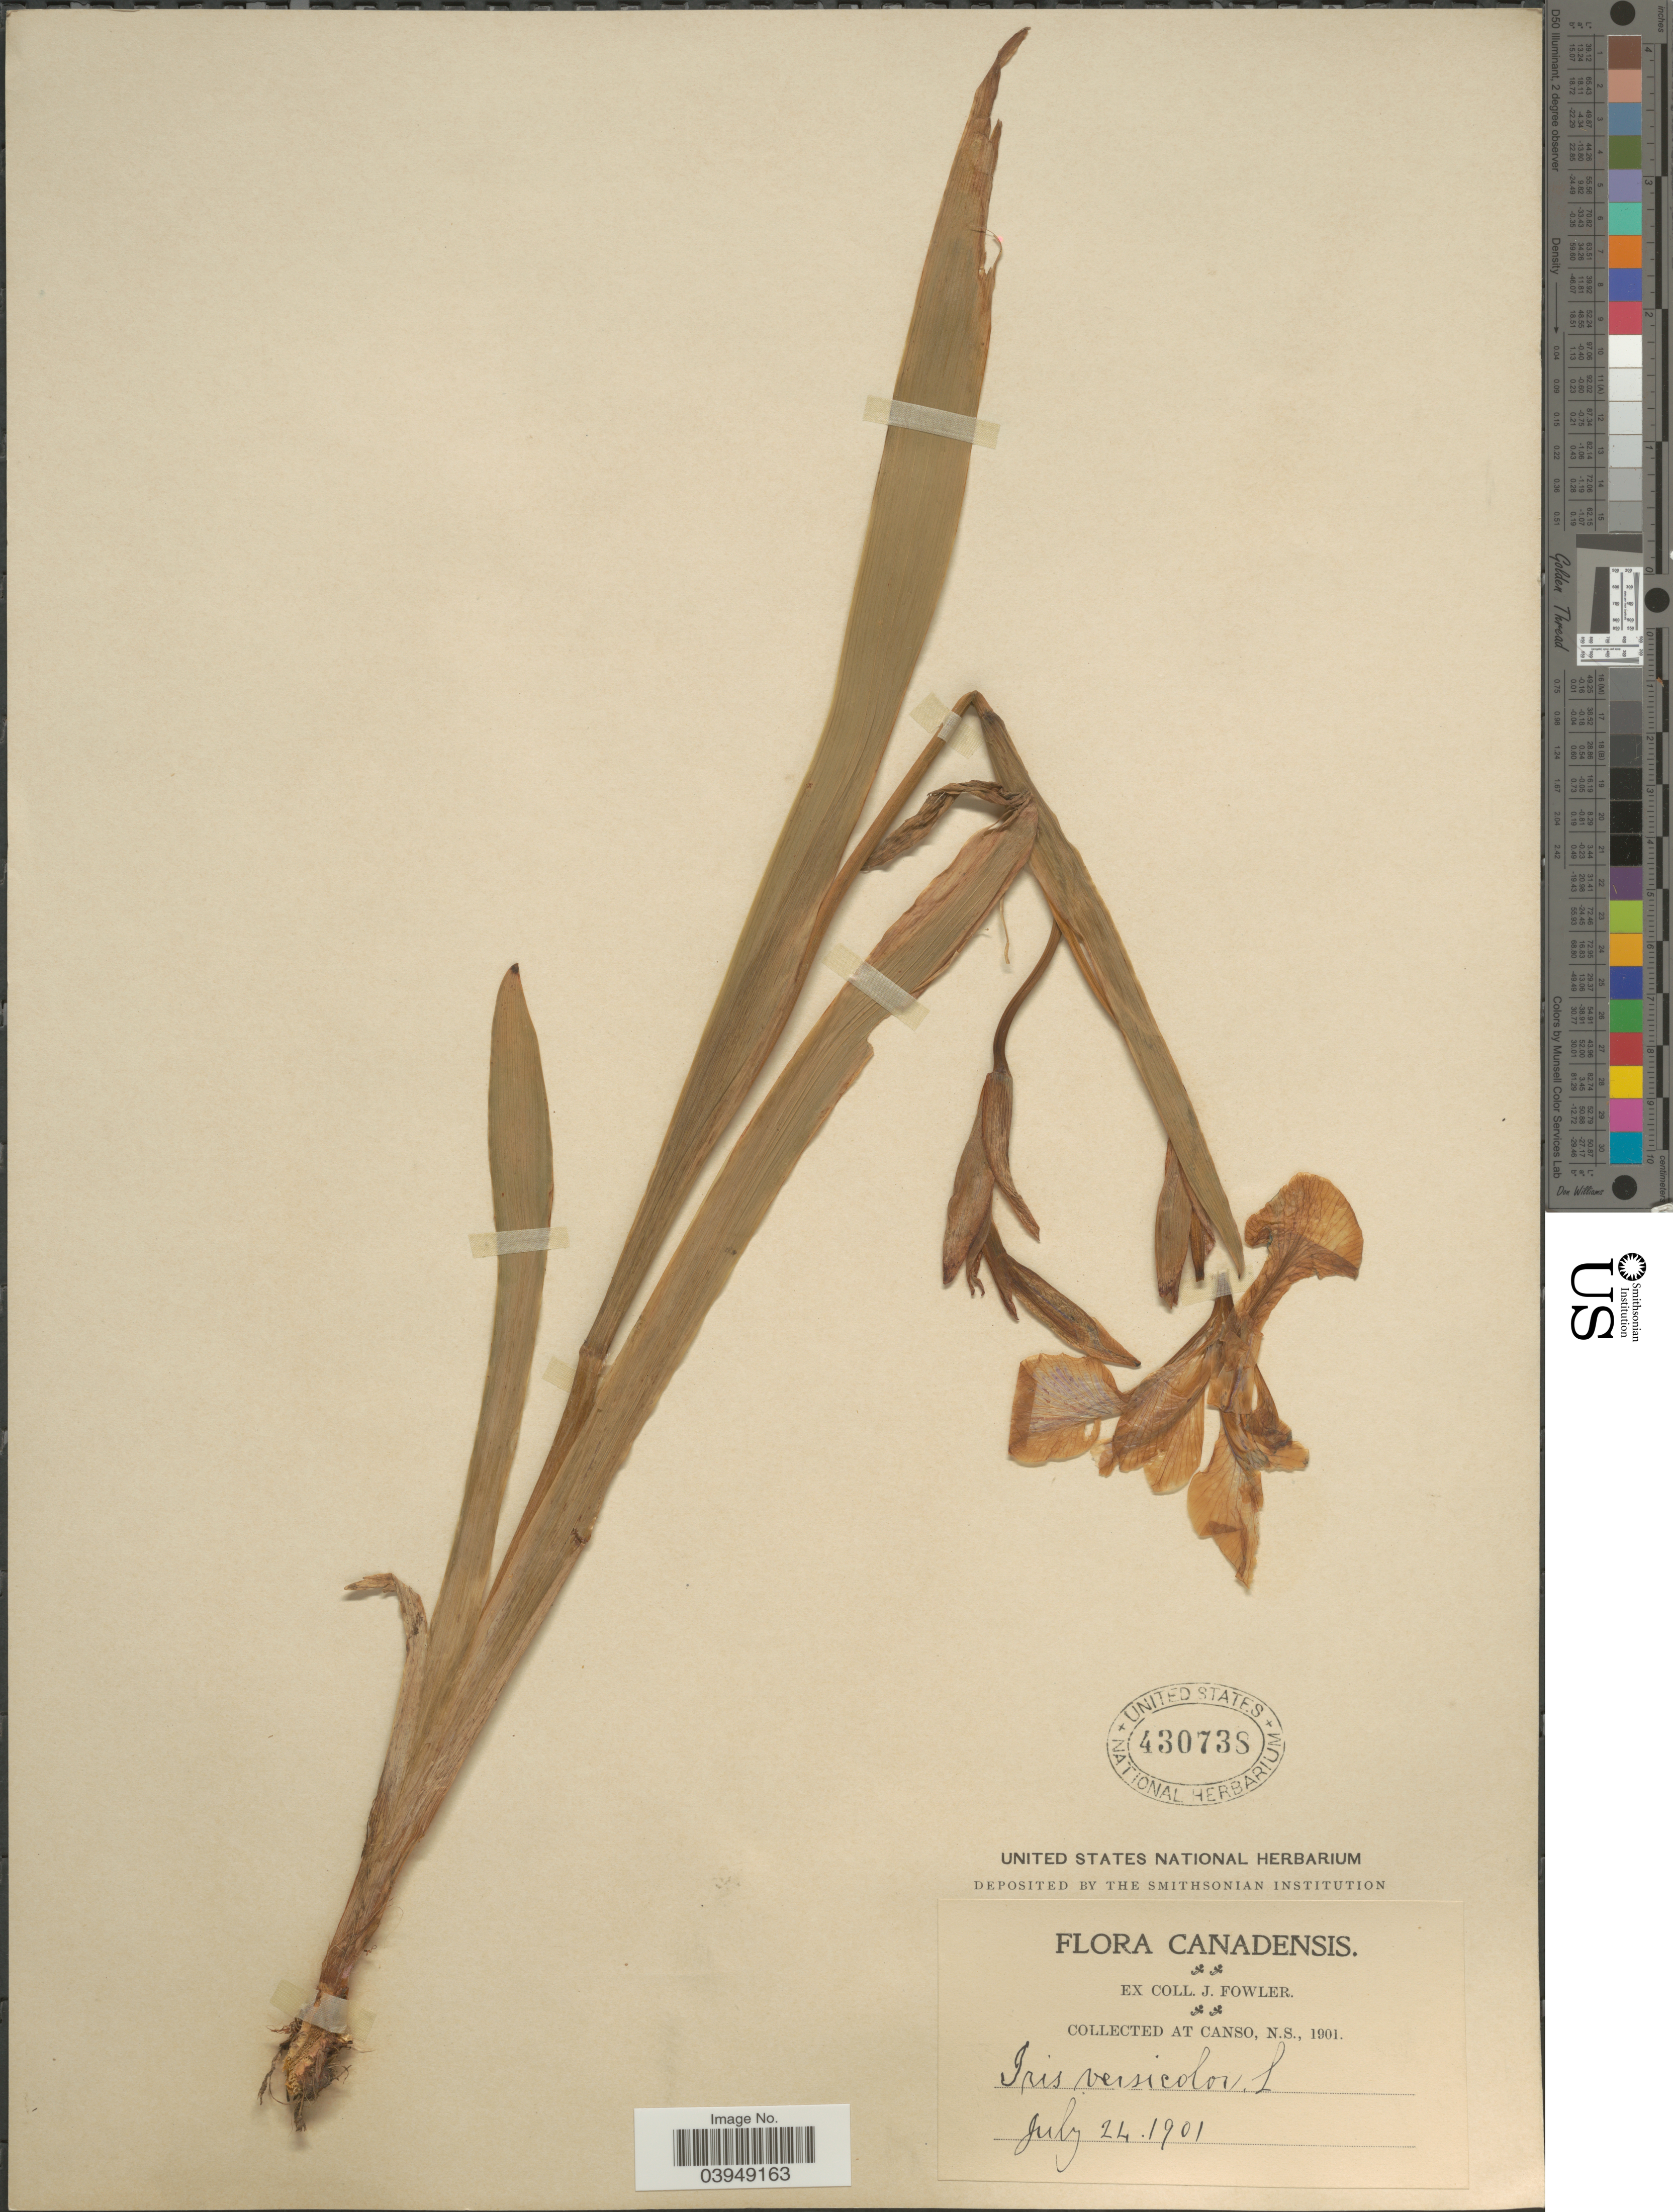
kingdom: Plantae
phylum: Tracheophyta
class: Liliopsida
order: Asparagales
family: Iridaceae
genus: Iris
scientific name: Iris versicolor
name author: L.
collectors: J. Fowler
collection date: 1901-07-24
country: Canada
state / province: Nova Scotia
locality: At Canso.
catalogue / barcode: US 430738